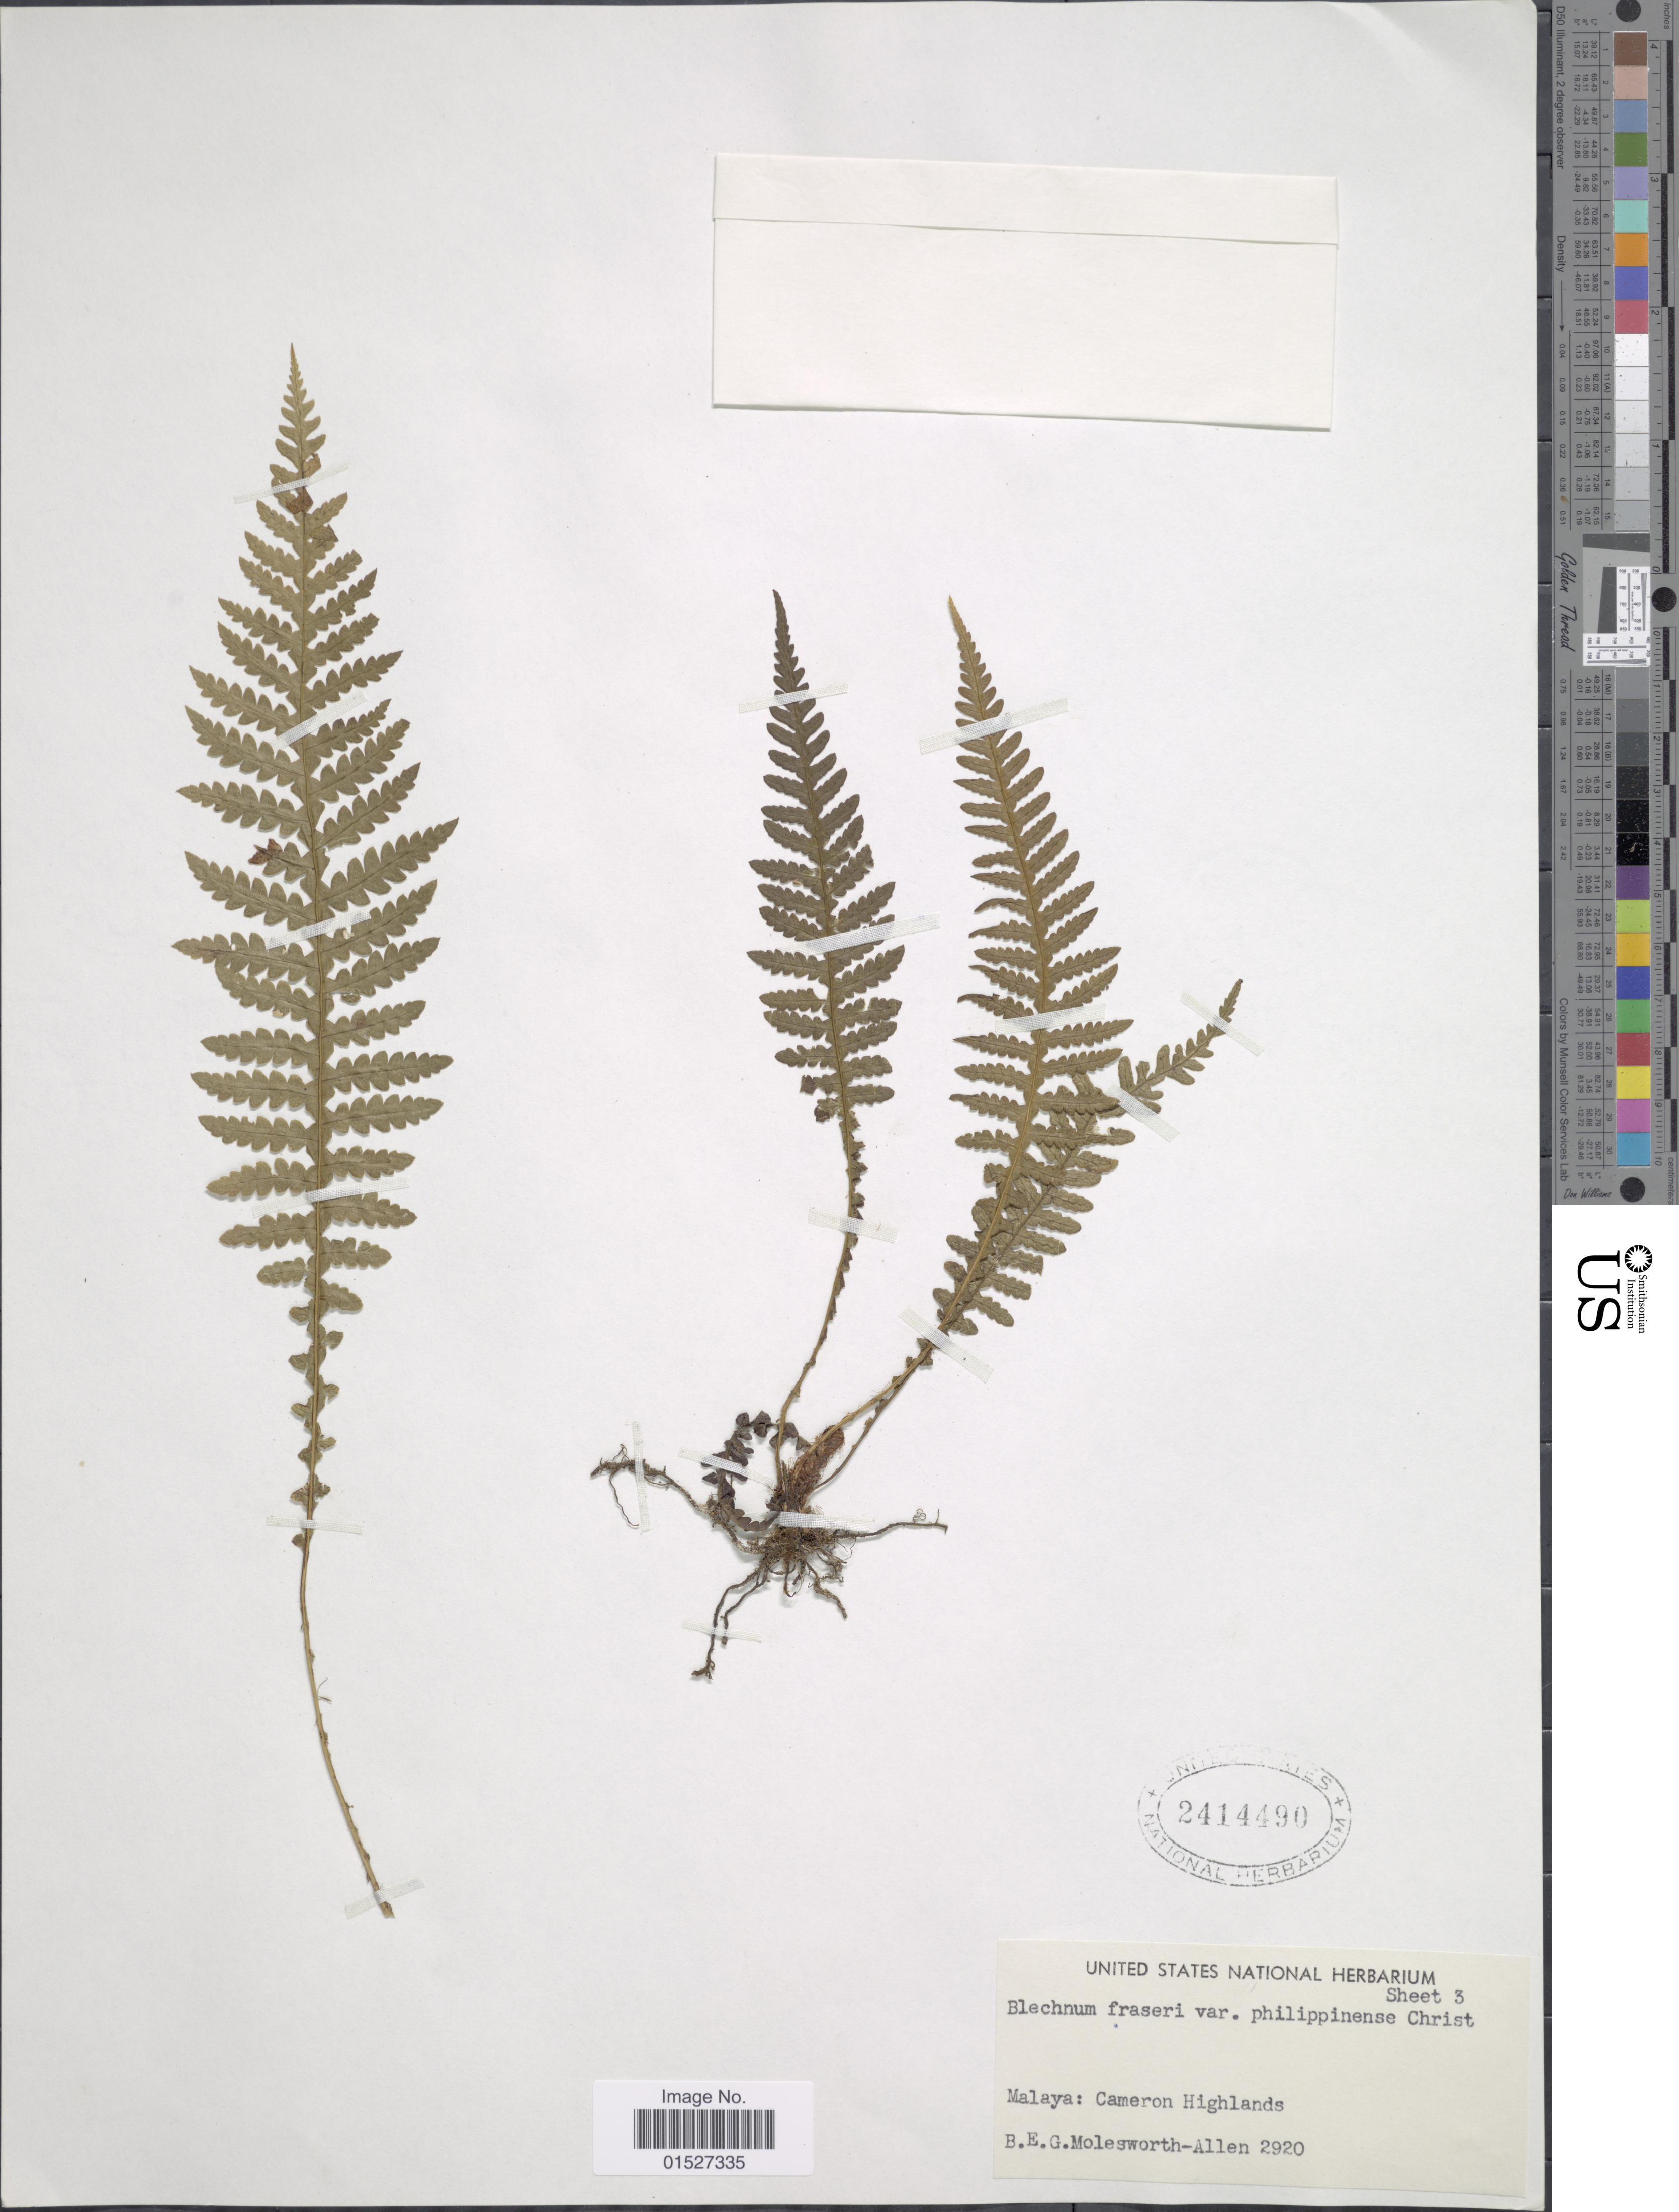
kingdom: Plantae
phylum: Tracheophyta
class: Polypodiopsida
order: Polypodiales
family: Blechnaceae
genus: Blechnum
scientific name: Blechnum fraseri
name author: (A. Cunn.) Luerss.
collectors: B. E. G. Molesworth-Allen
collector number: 2920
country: Malaysia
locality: Malaya: Cameron Highlands.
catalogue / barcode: US 2414490